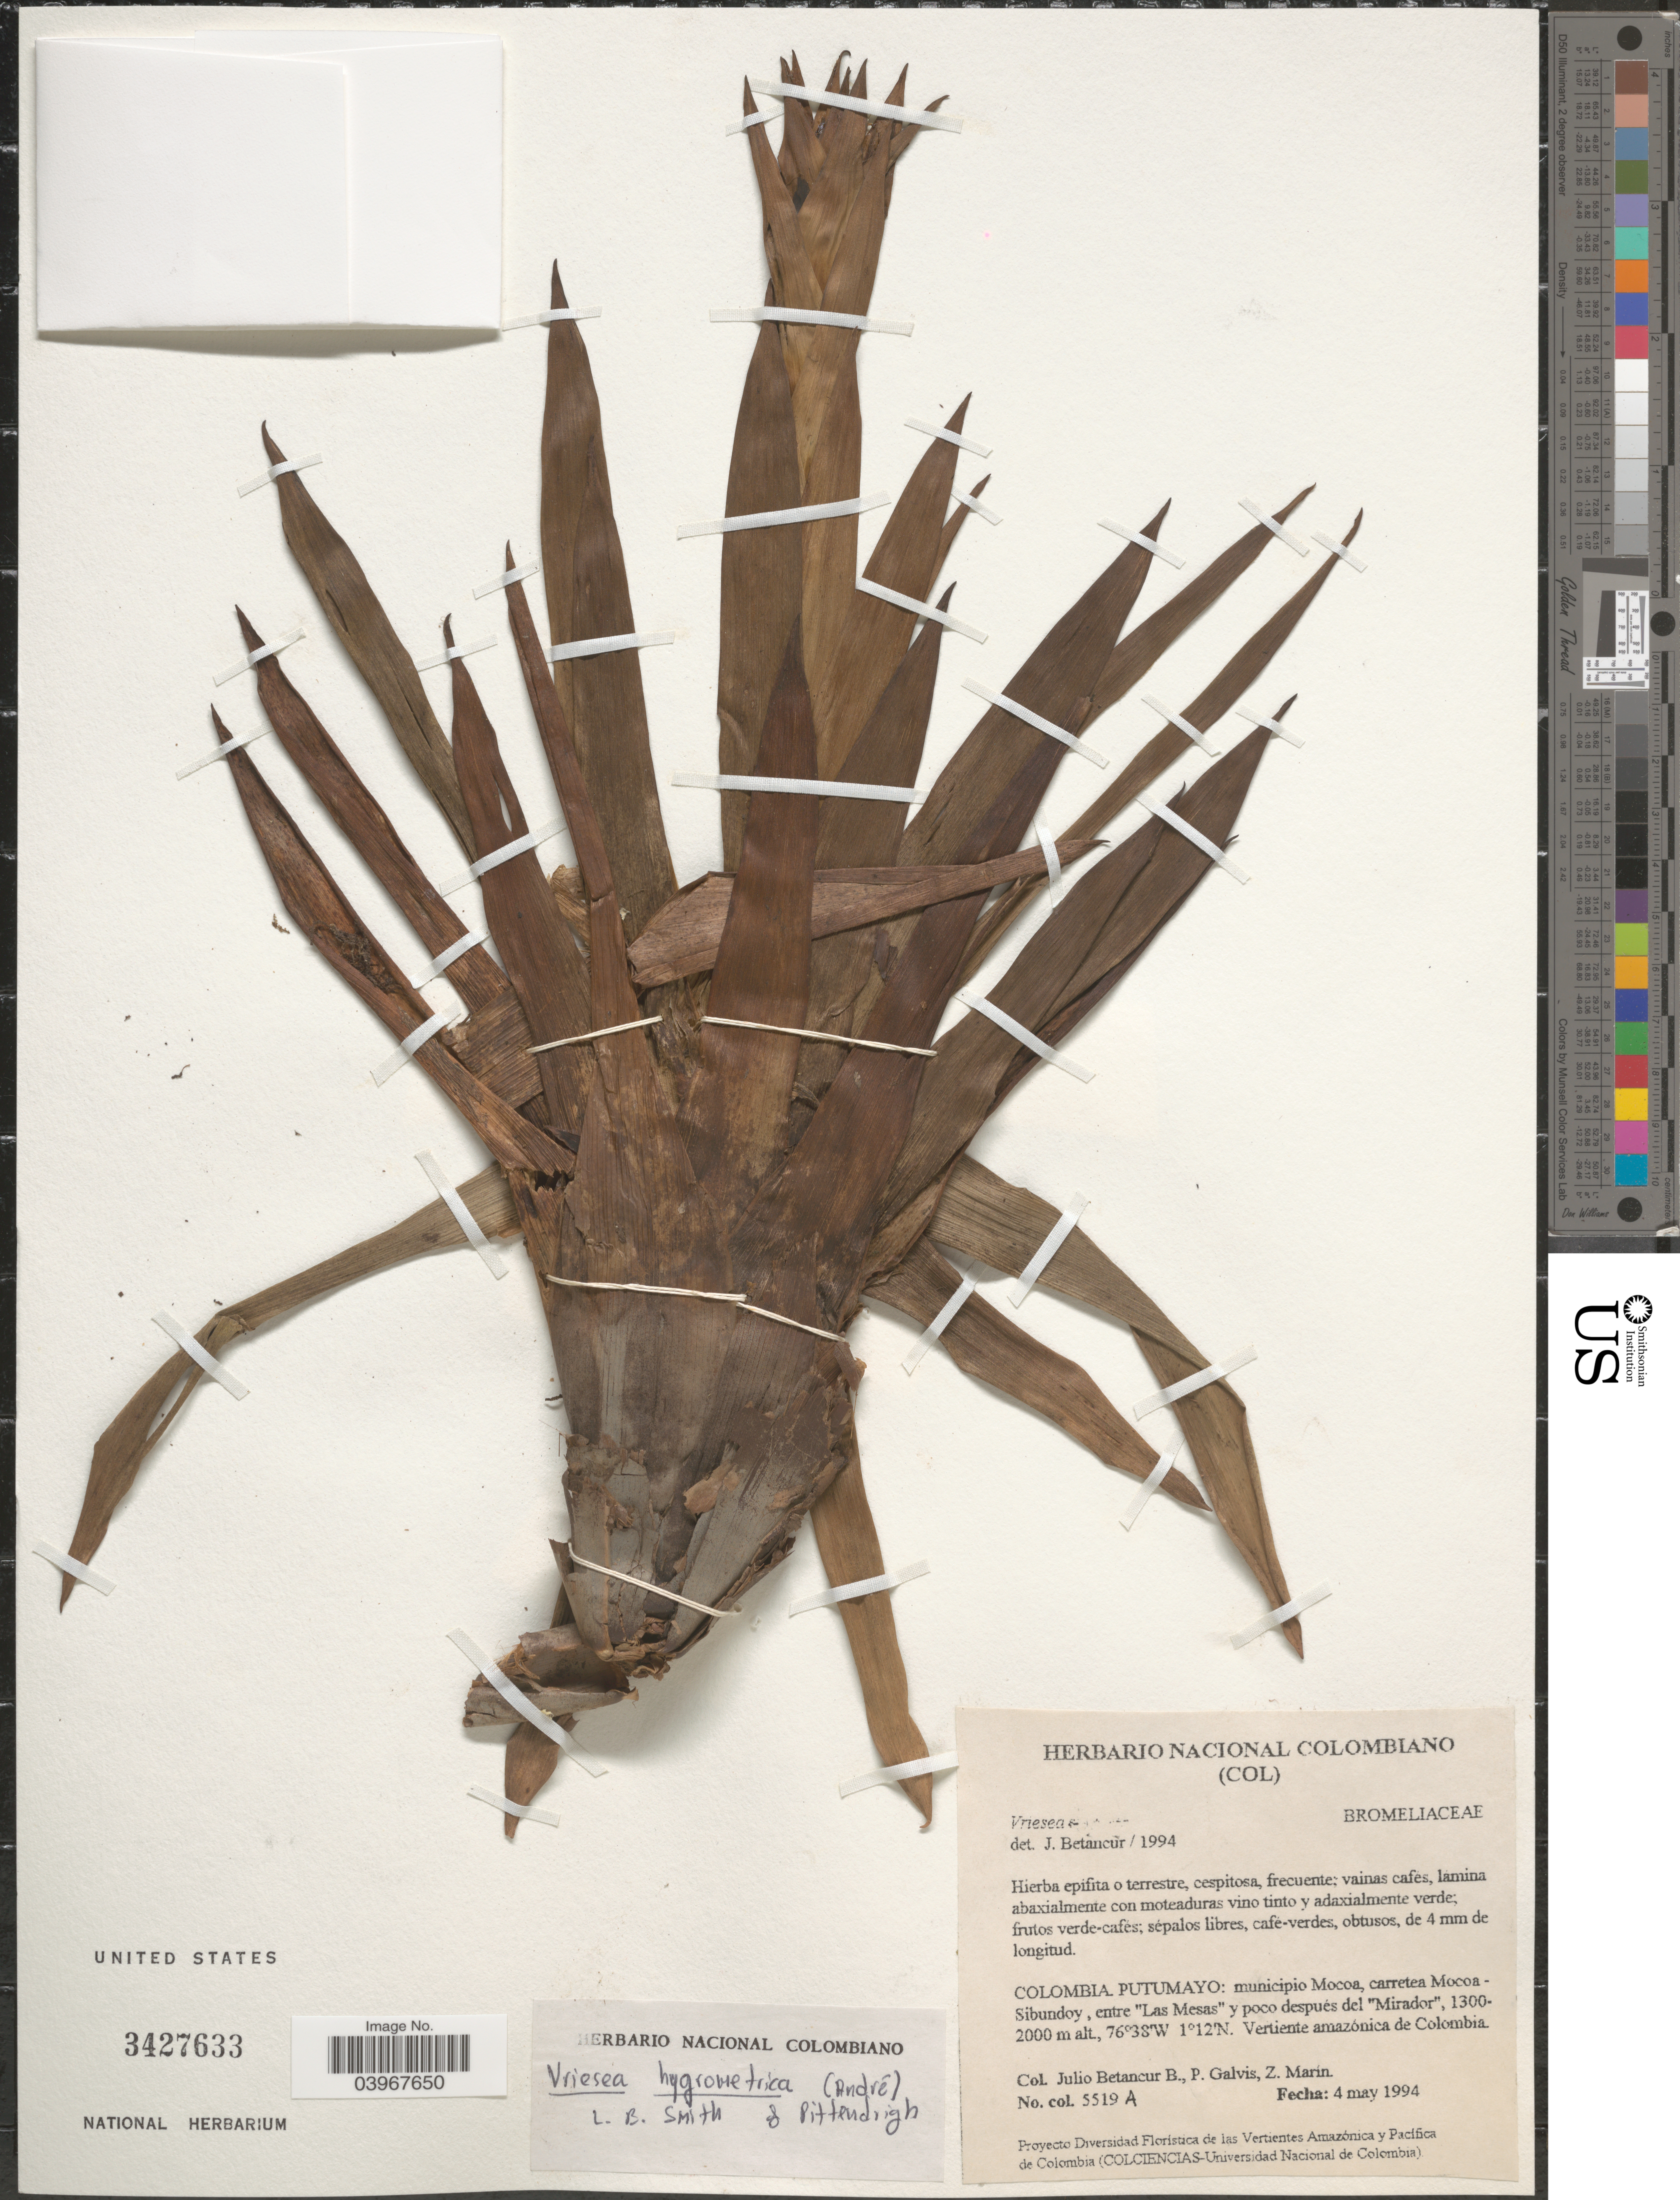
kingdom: Plantae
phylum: Tracheophyta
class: Liliopsida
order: Poales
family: Bromeliaceae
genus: Werauhia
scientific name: Werauhia hygrometrica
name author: (André) J.R. Grant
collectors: J. Betancur-B., P. Galvis & Z. Marin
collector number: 5519A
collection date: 1994-05-04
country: Colombia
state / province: Putumayo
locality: Municipio Mocoa, carretea Mocoa-Sibundoy, entre 'Las Mesas' y poco después del 'Mirador'. Vertiente amazónica de Colombia.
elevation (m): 1300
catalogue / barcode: US 3427633